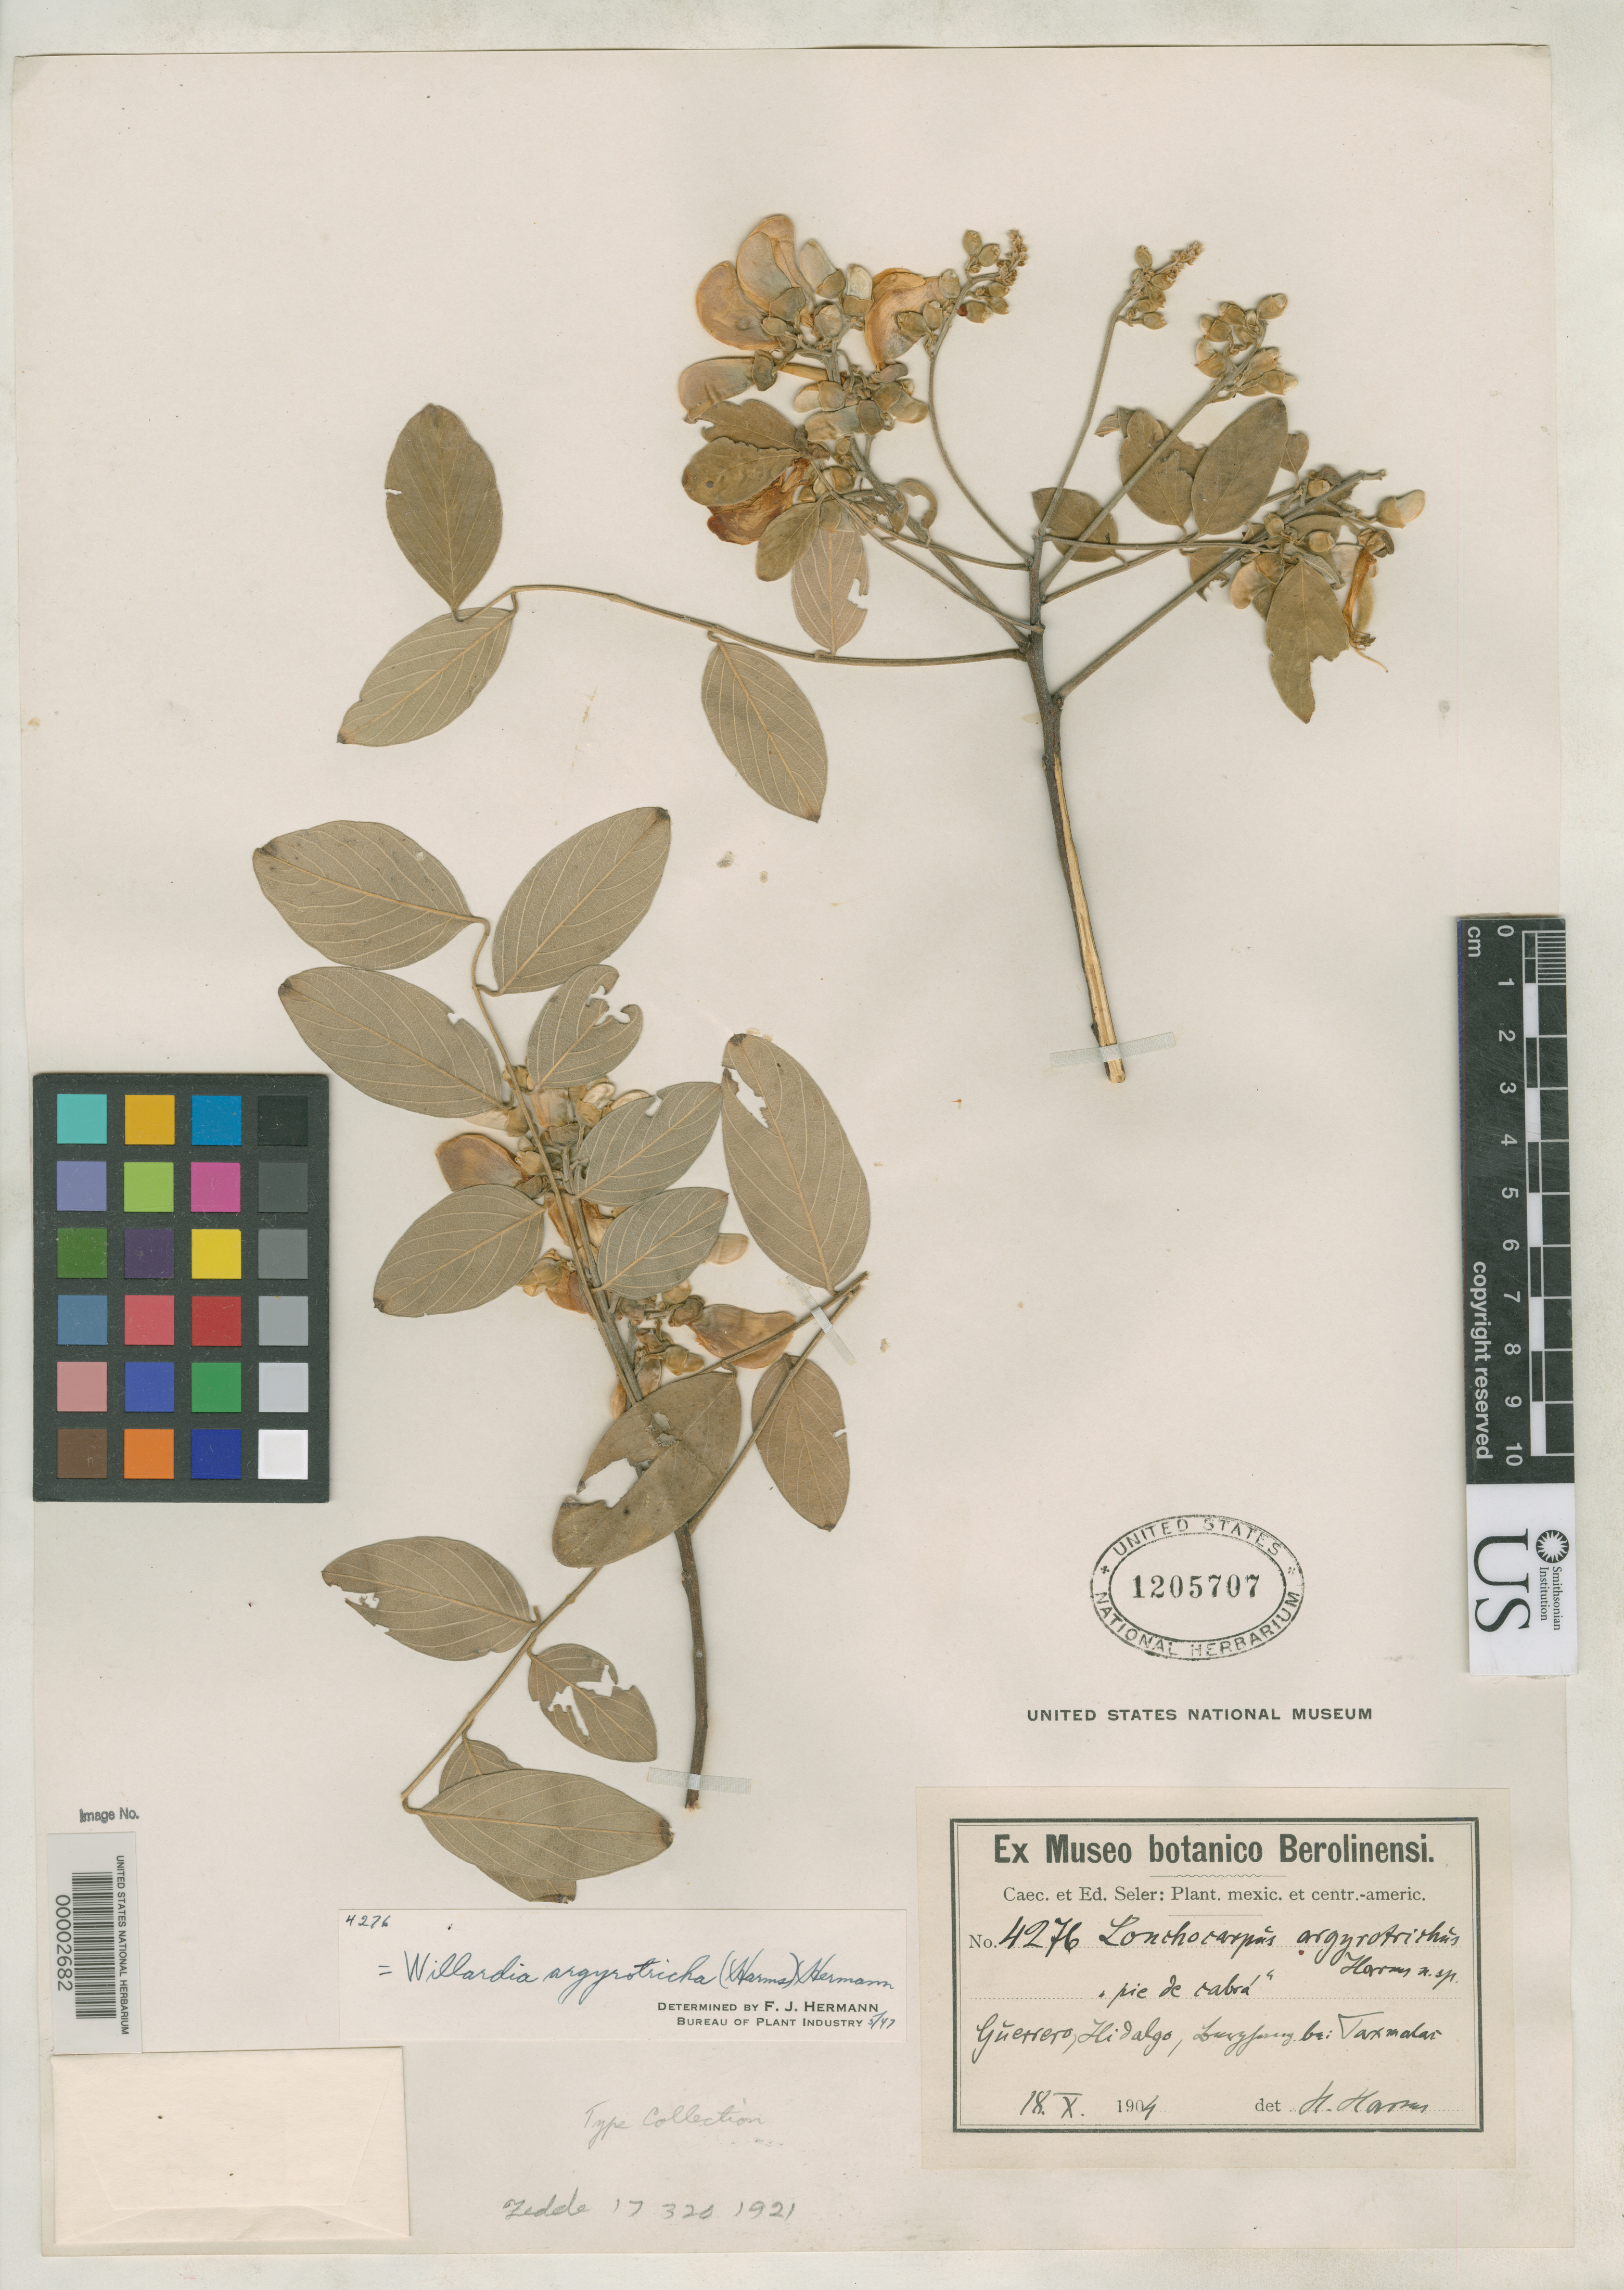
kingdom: Plantae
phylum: Tracheophyta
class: Magnoliopsida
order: Fabales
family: Fabaceae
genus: Lonchocarpus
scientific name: Lonchocarpus argyrotrichus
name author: Harms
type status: Isotype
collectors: E. Seler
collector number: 4276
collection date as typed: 18 Oct 1904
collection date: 1904-10-18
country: Mexico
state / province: Guerrero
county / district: Hidalgo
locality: Berghang near Taxmalac.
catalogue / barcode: US 1205707